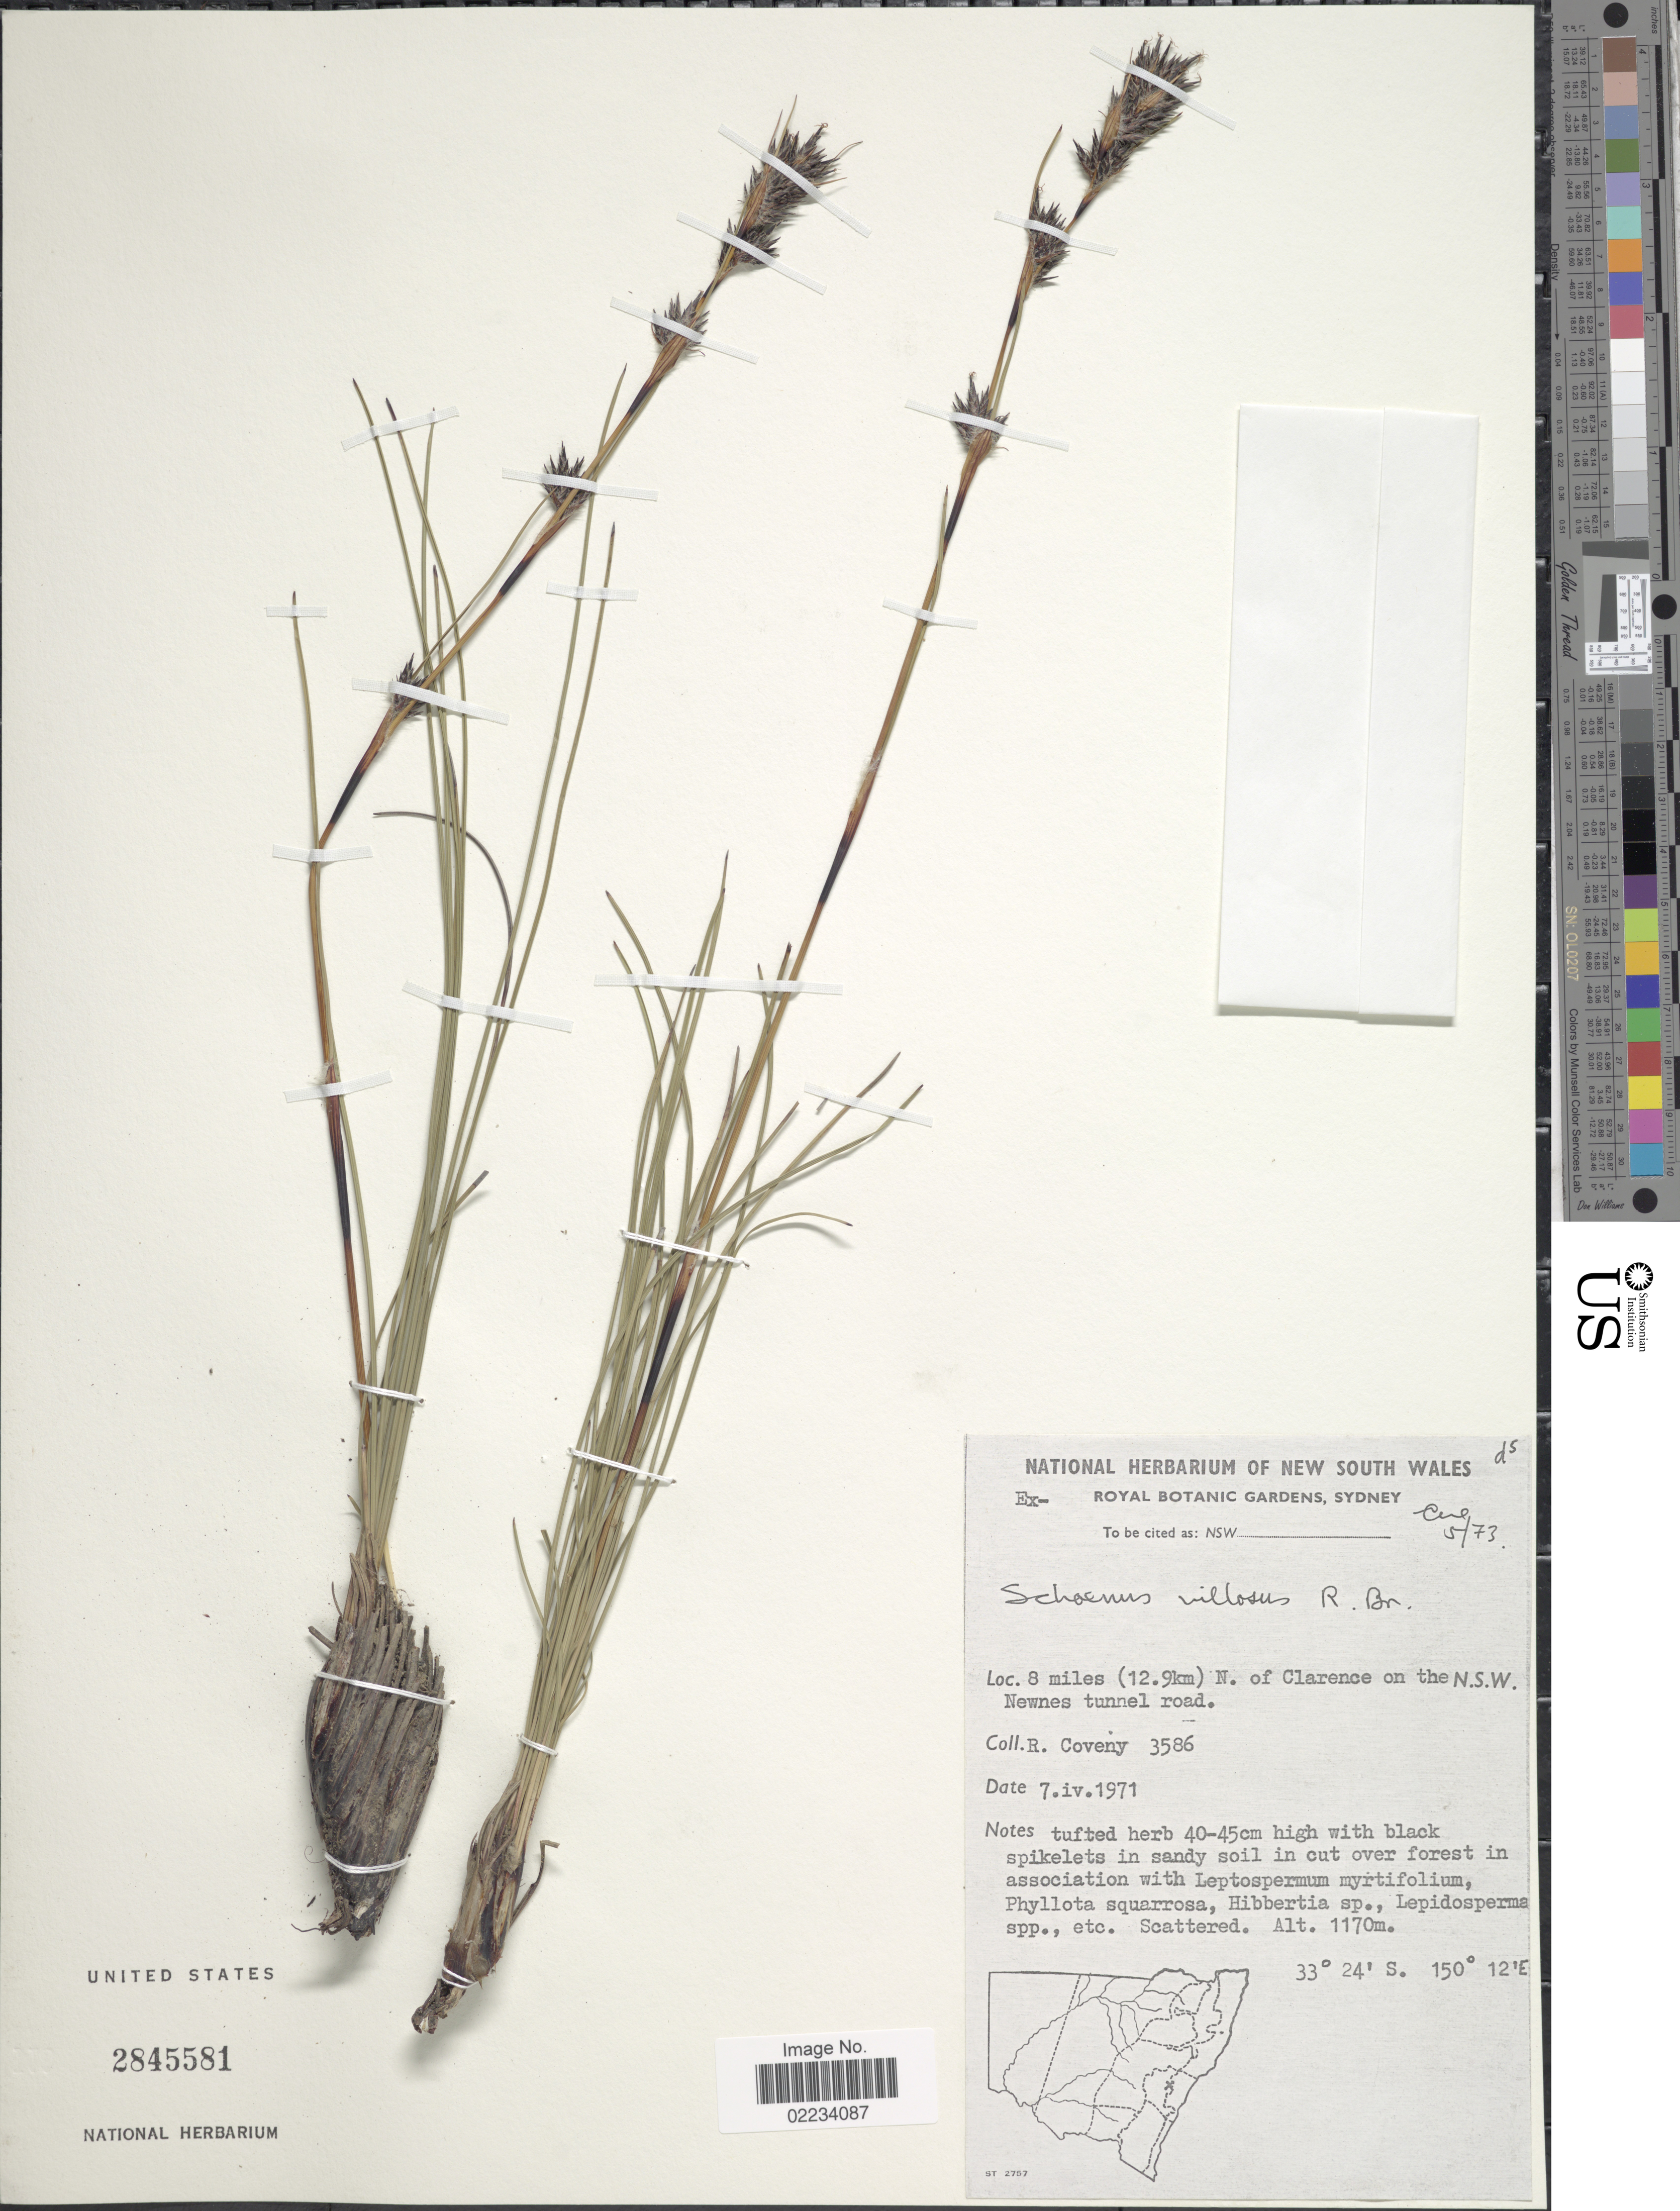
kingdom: Plantae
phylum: Tracheophyta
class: Liliopsida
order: Poales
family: Cyperaceae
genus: Schoenus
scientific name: Schoenus villosus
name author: R. Br.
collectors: R. Coveny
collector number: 3586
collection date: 1971-04-07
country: Australia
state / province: New South Wales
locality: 8 miles (12.9km) N. of Clarence on the Newnes tunnel road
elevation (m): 1170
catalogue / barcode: US 2845581